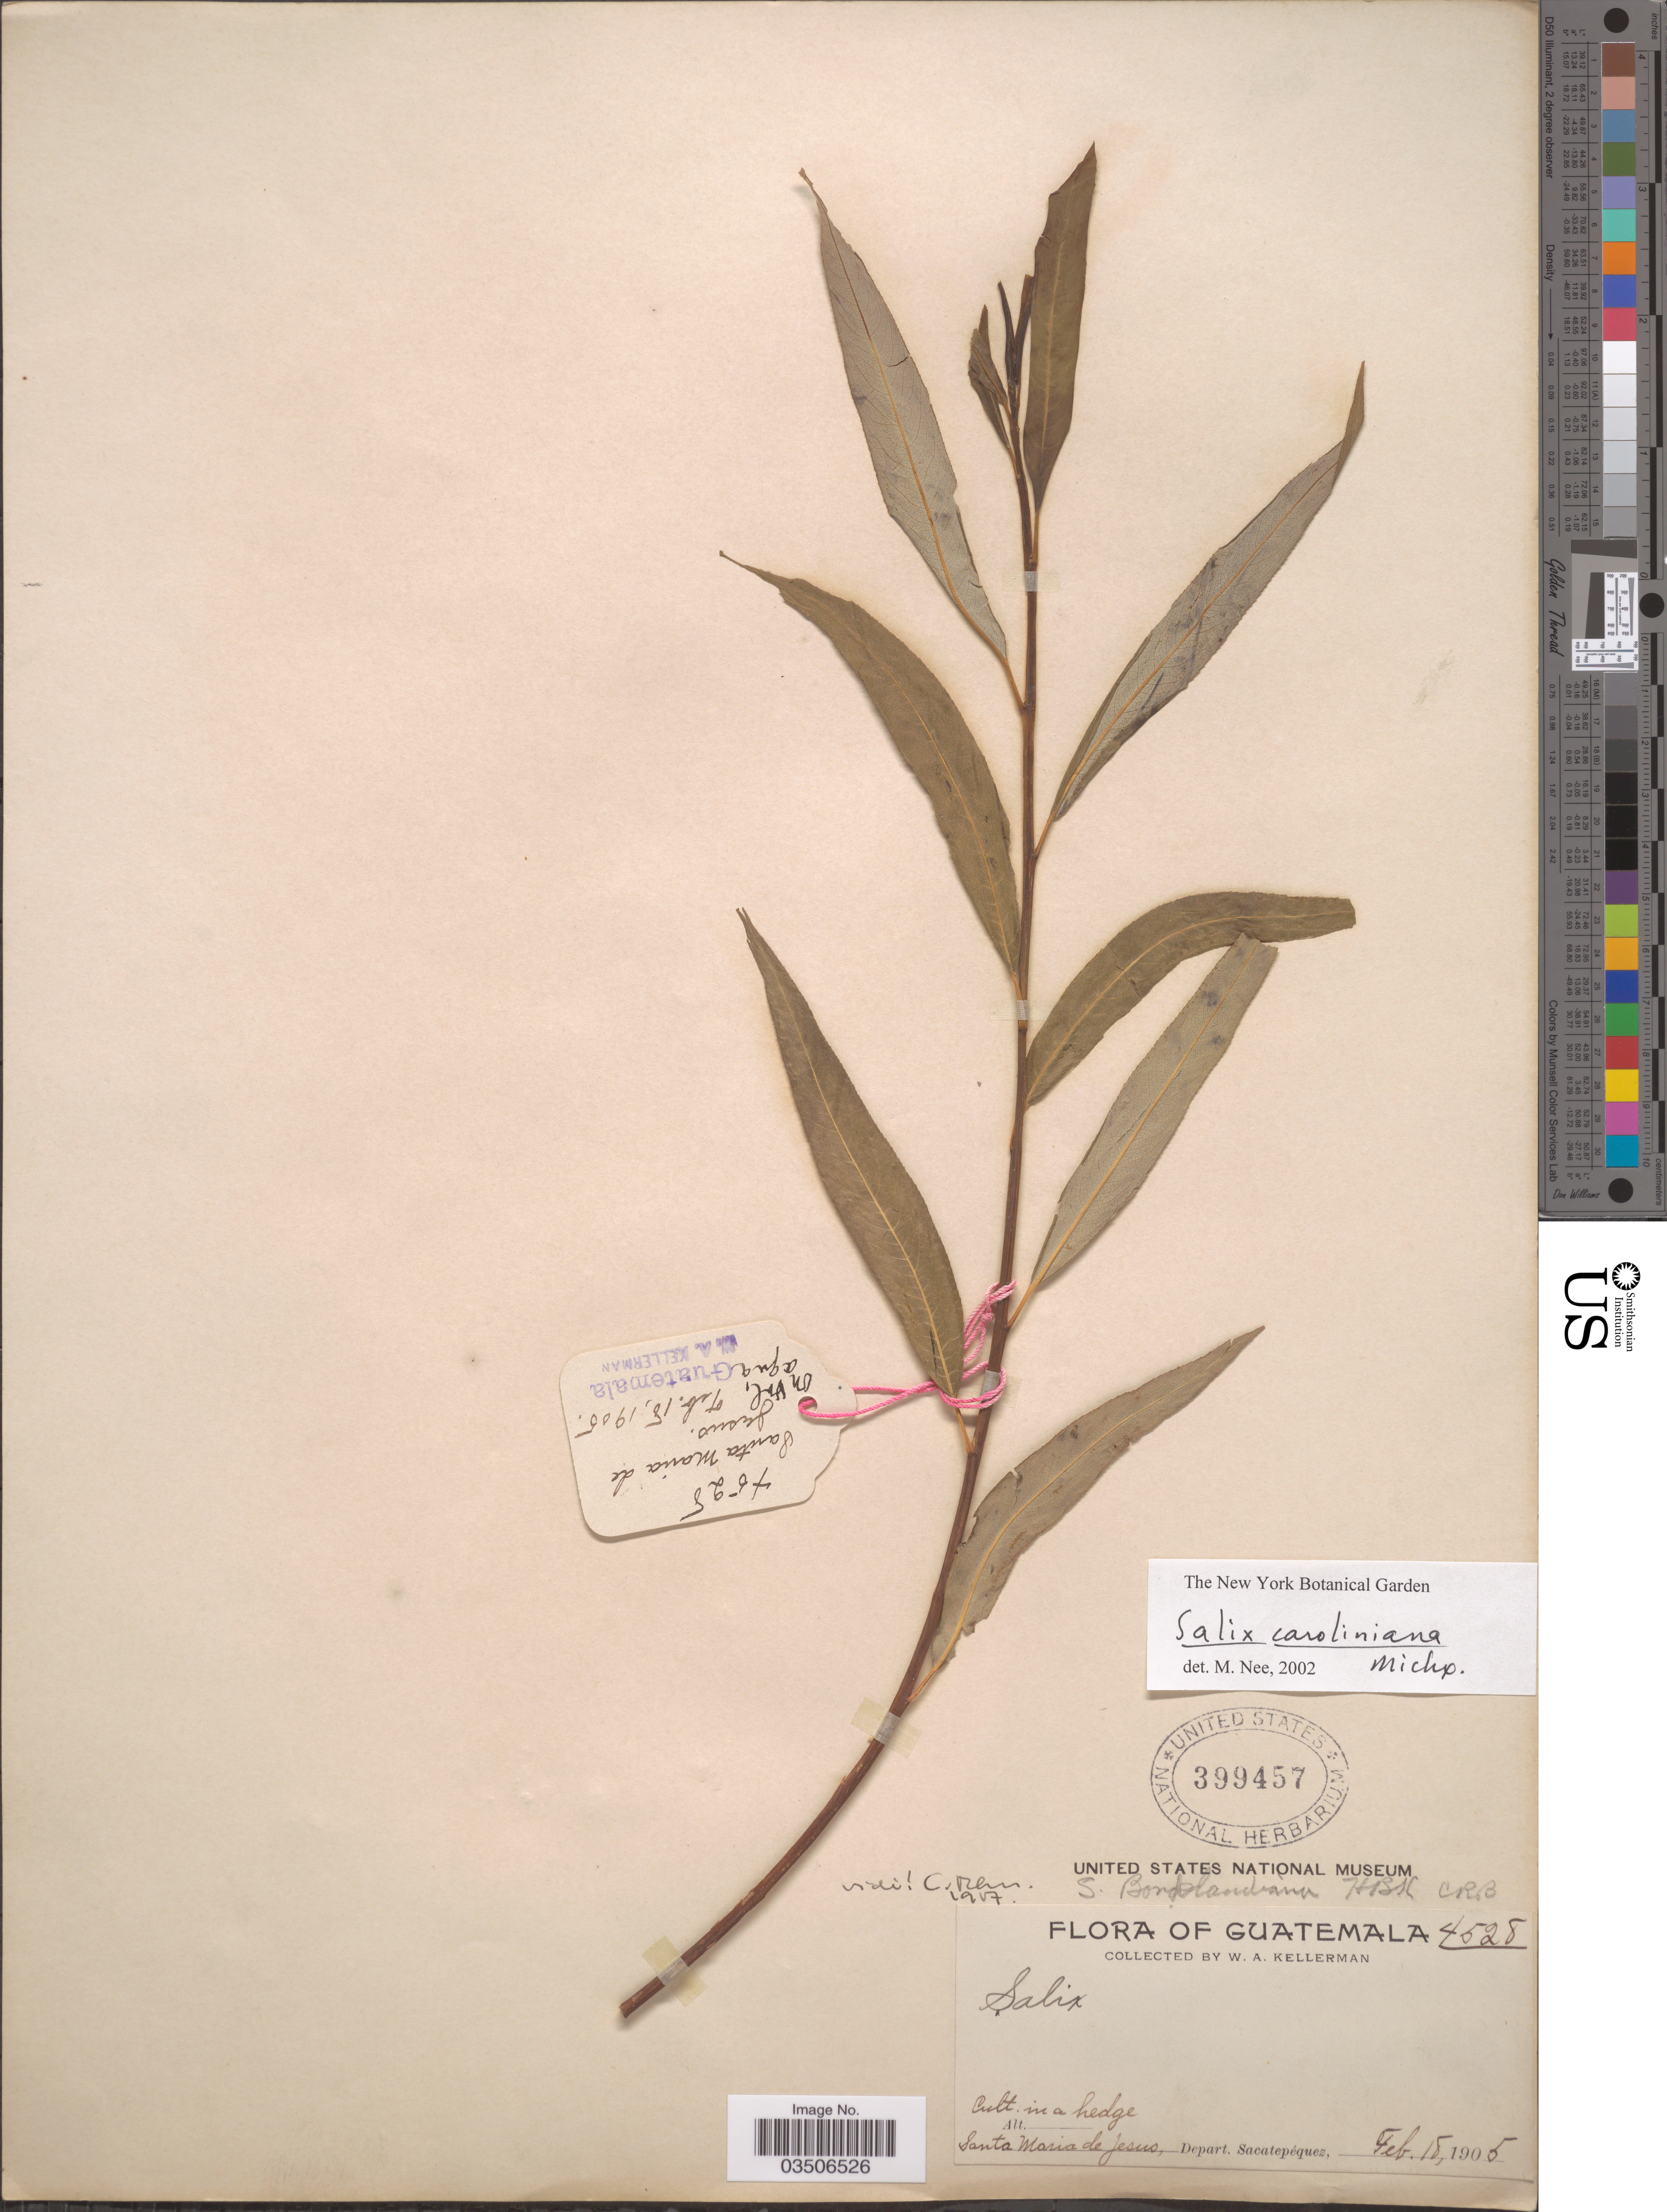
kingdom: Plantae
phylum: Tracheophyta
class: Magnoliopsida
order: Malpighiales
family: Salicaceae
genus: Salix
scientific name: Salix bonplandiana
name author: Kunth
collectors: W. Kellerman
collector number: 4528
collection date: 1905-02-18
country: Guatemala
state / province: Sacatepéquez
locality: Santa Maria de Jesus, Depart. Sacatepéquez.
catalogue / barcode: US 399457